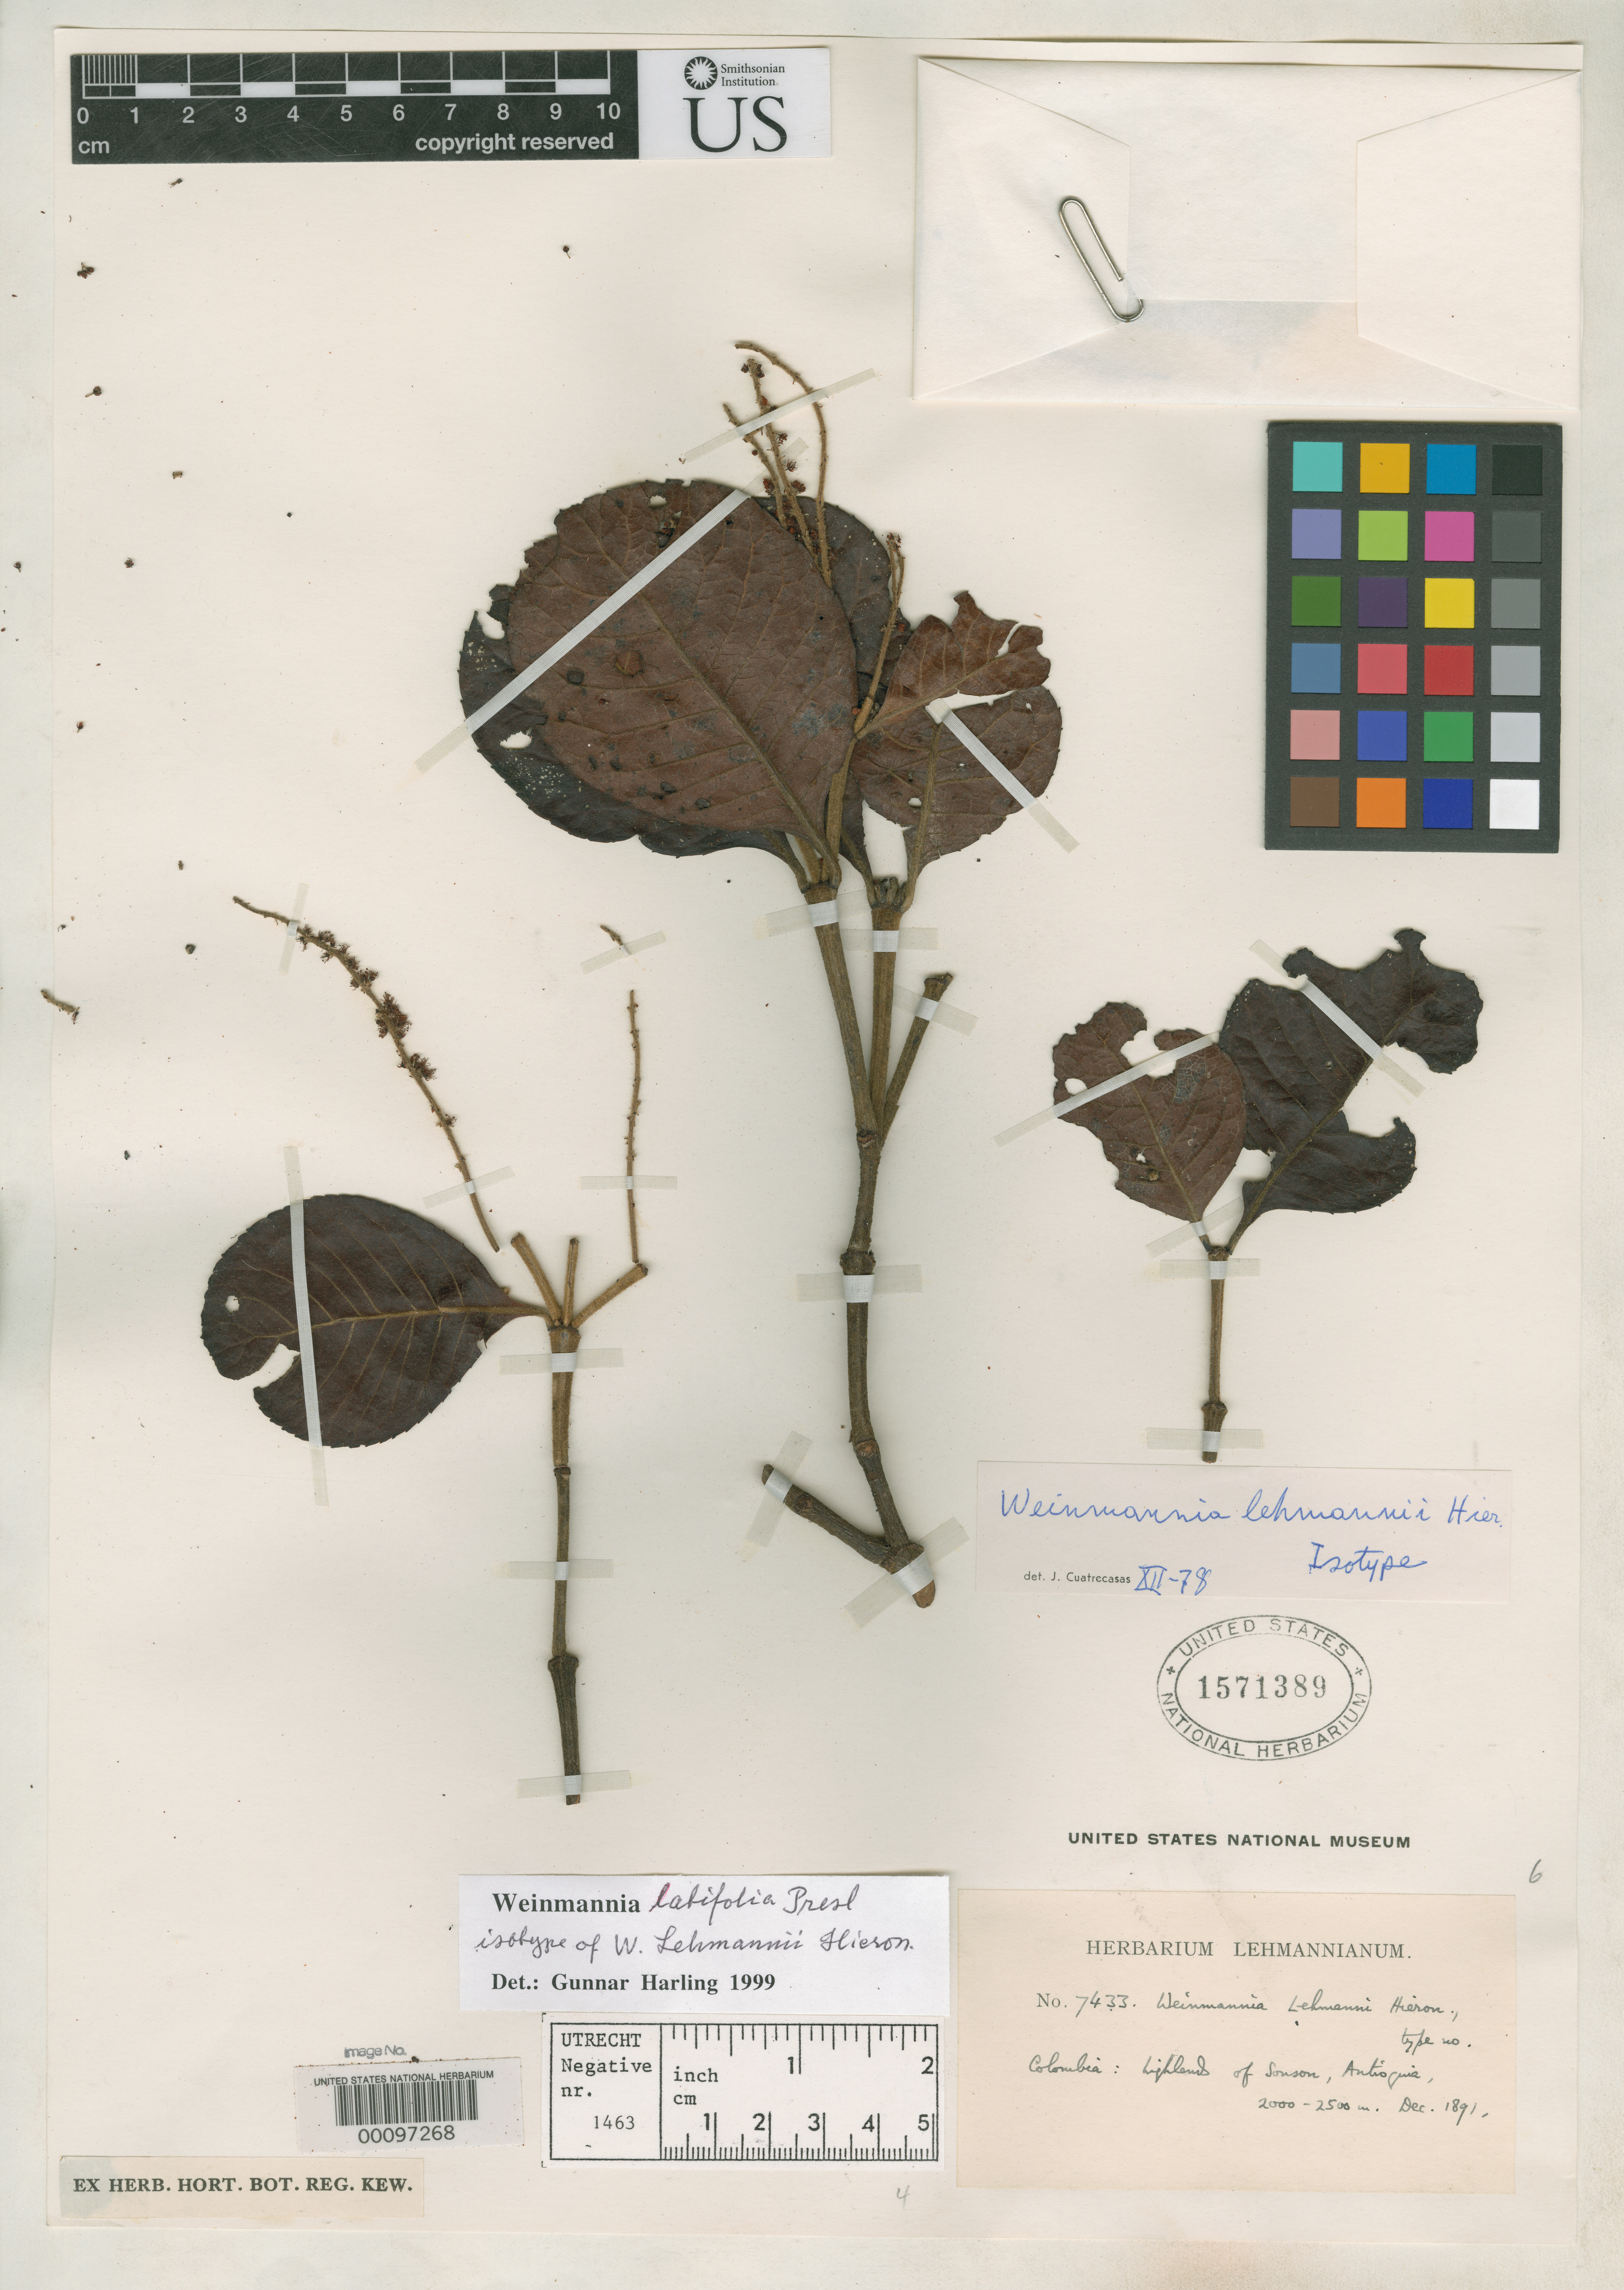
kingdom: Plantae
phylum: Tracheophyta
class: Magnoliopsida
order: Oxalidales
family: Cunoniaceae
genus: Weinmannia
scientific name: Weinmannia lehmannii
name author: Hieron.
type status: Isotype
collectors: F. C. Lehmann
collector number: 7433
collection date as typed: Dec 1891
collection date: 1891-12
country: Colombia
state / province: Antioquia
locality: Highlands of Sonson.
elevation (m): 2000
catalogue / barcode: US 1571389